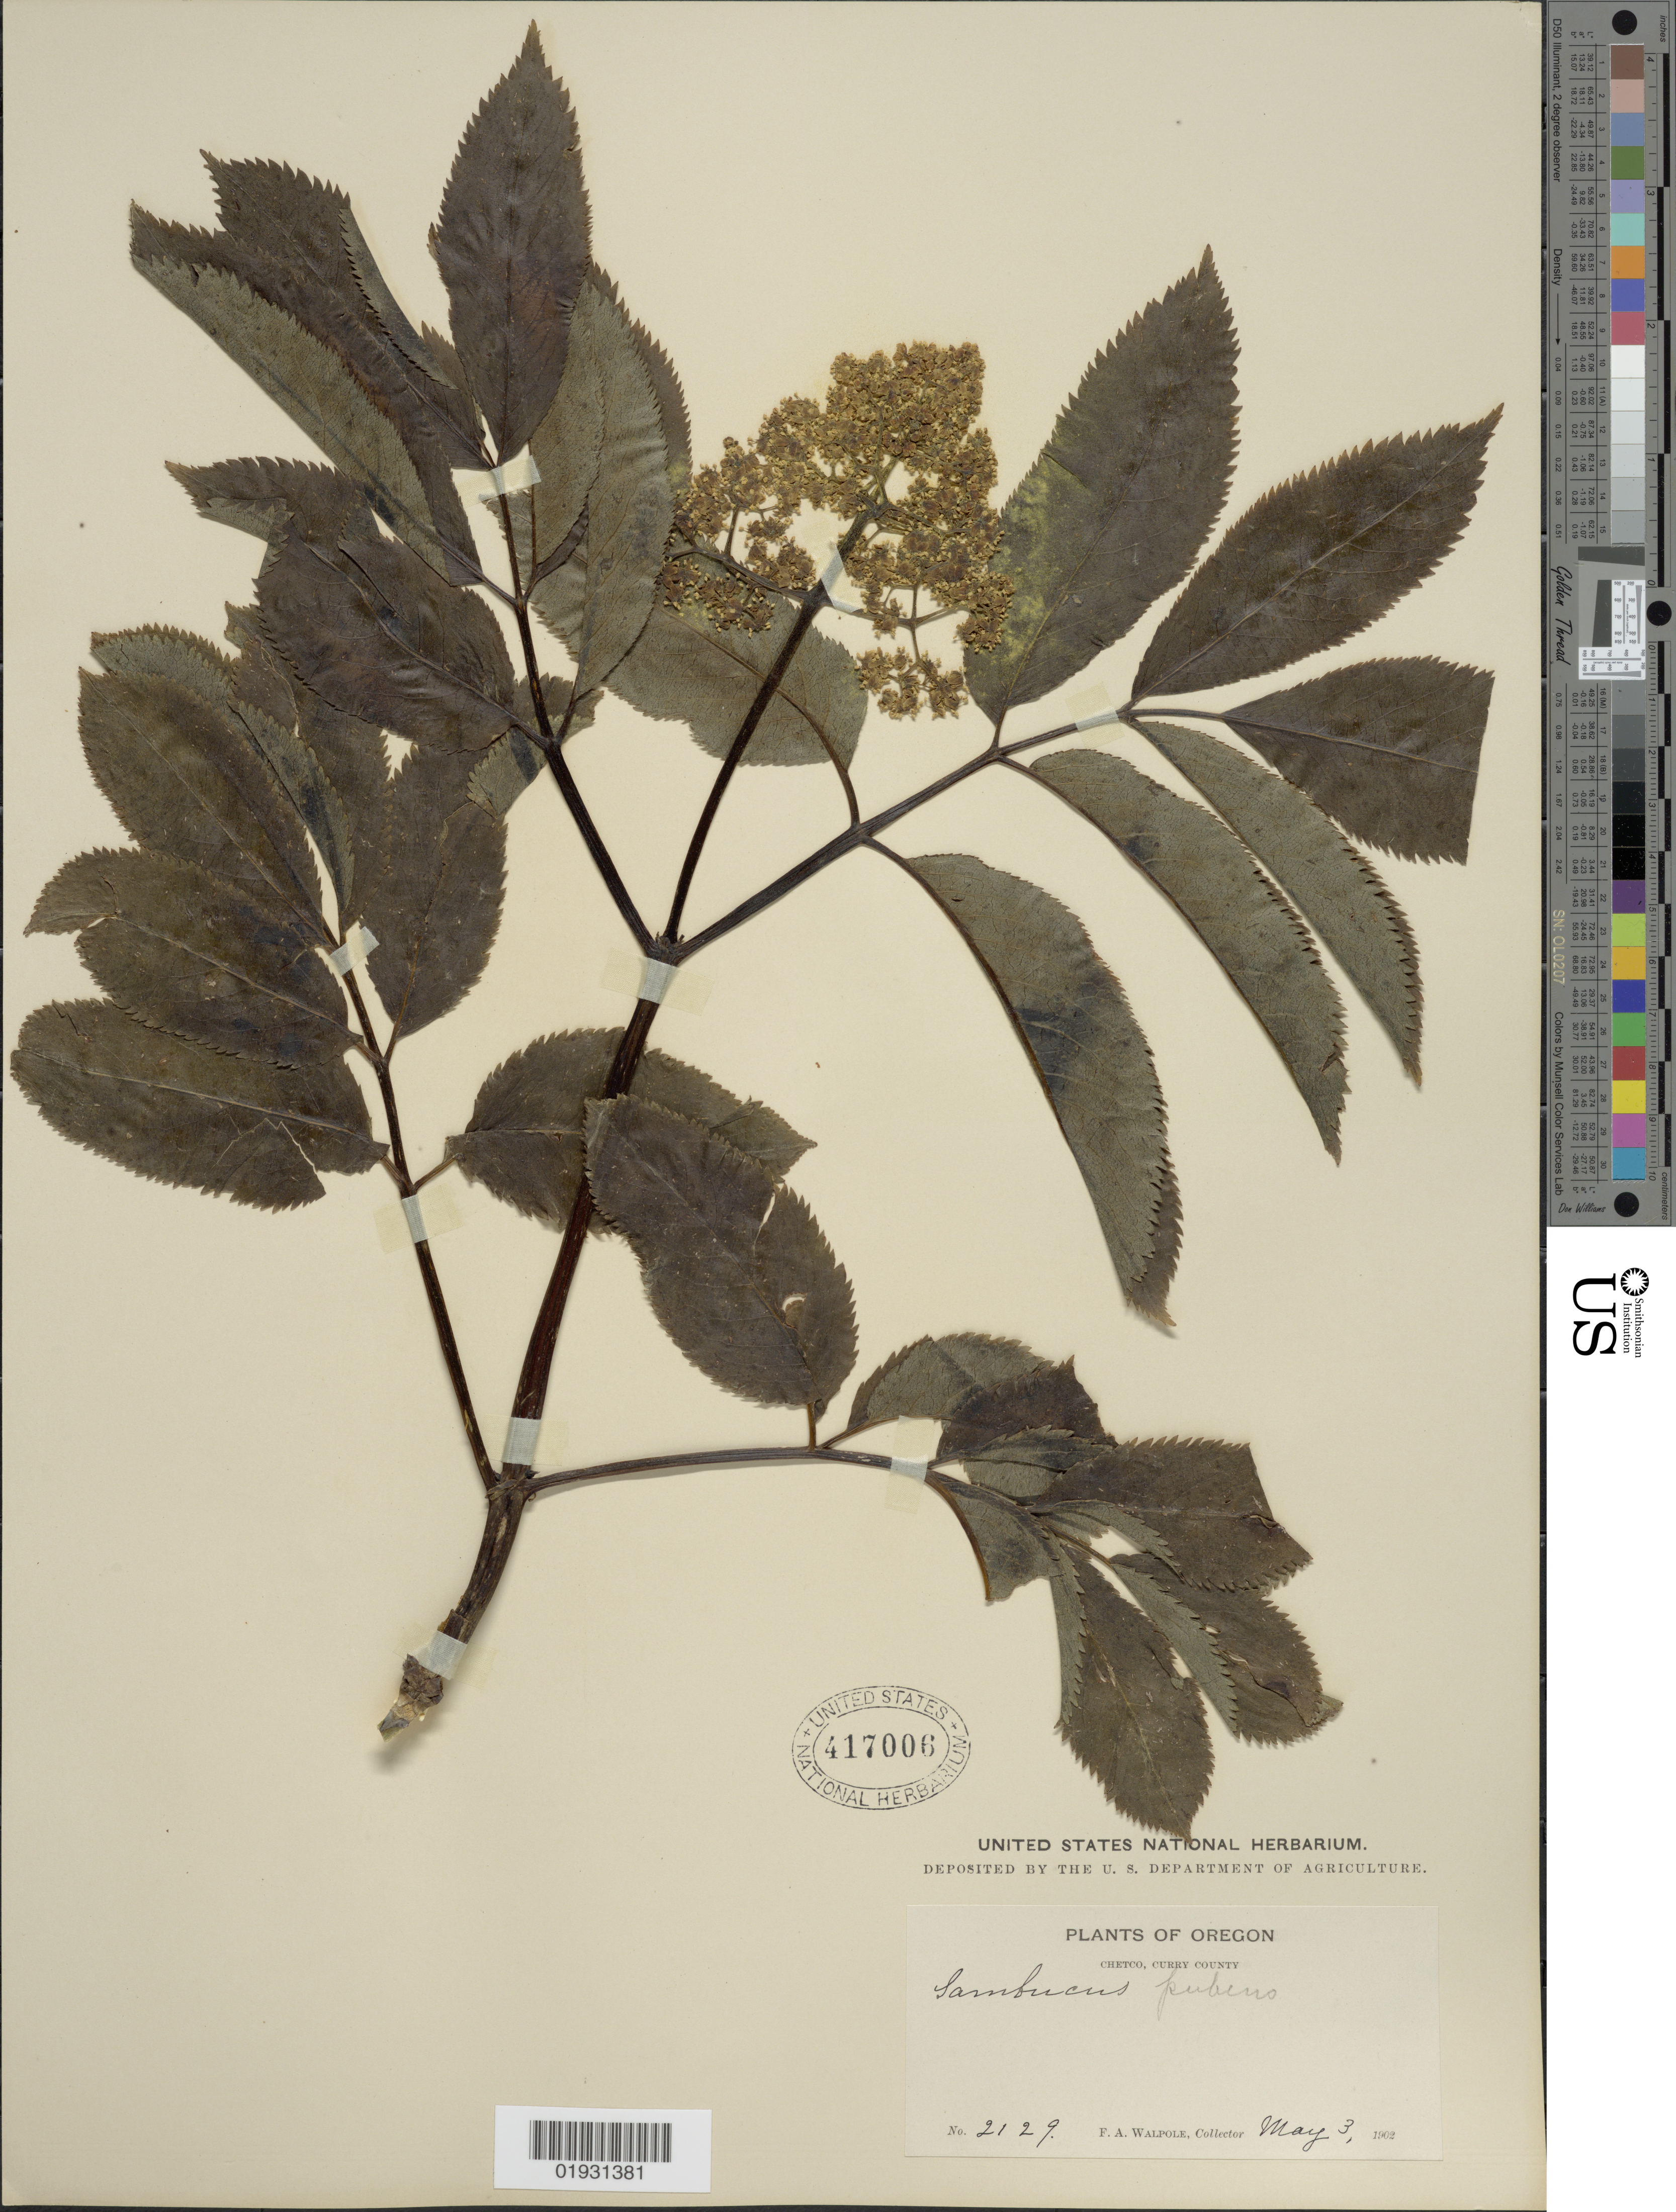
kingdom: Plantae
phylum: Tracheophyta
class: Magnoliopsida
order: Dipsacales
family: Viburnaceae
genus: Sambucus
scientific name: Sambucus racemosa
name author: L.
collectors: F. Walpole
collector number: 2129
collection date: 1902-05-03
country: United States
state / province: Oregon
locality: Chetco, Curry County.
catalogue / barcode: US 417006